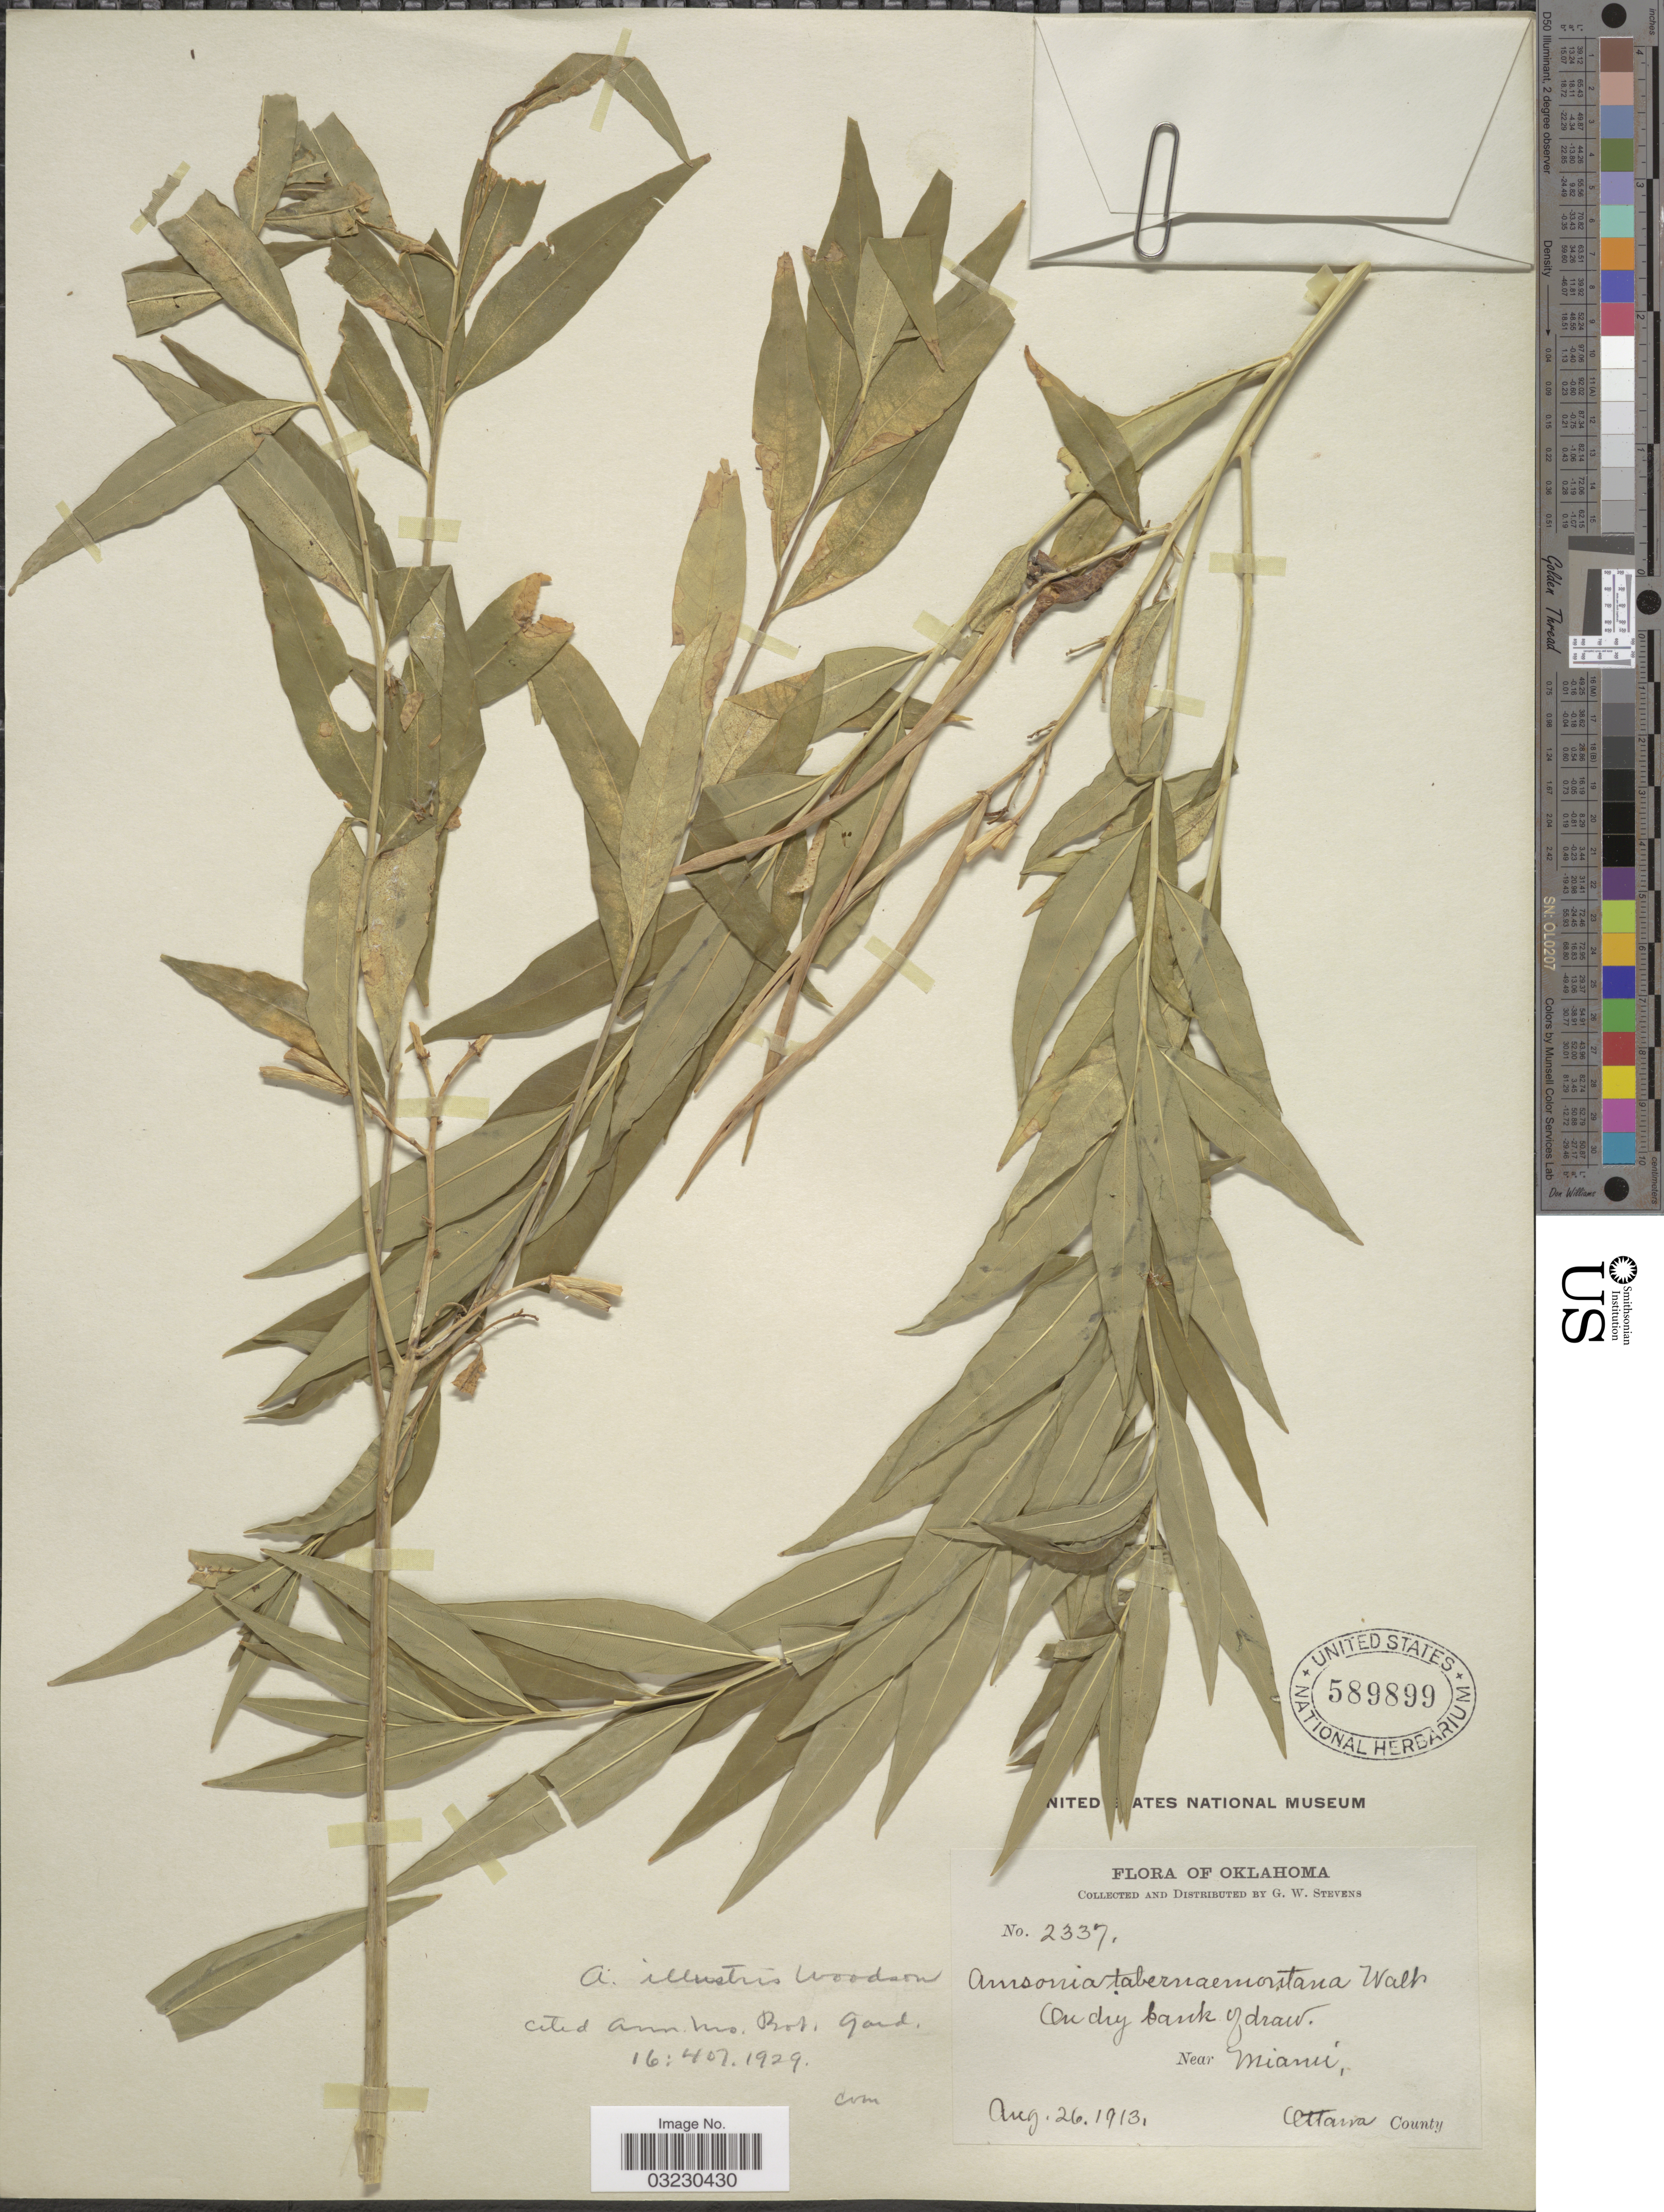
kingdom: Plantae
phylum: Tracheophyta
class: Magnoliopsida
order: Gentianales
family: Apocynaceae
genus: Amsonia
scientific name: Amsonia illustris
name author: Woodson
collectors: G. W. Stevens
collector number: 2337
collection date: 1913-08-26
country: United States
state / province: Oklahoma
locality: Near Miami, Ottawa County.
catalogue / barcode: US 589899